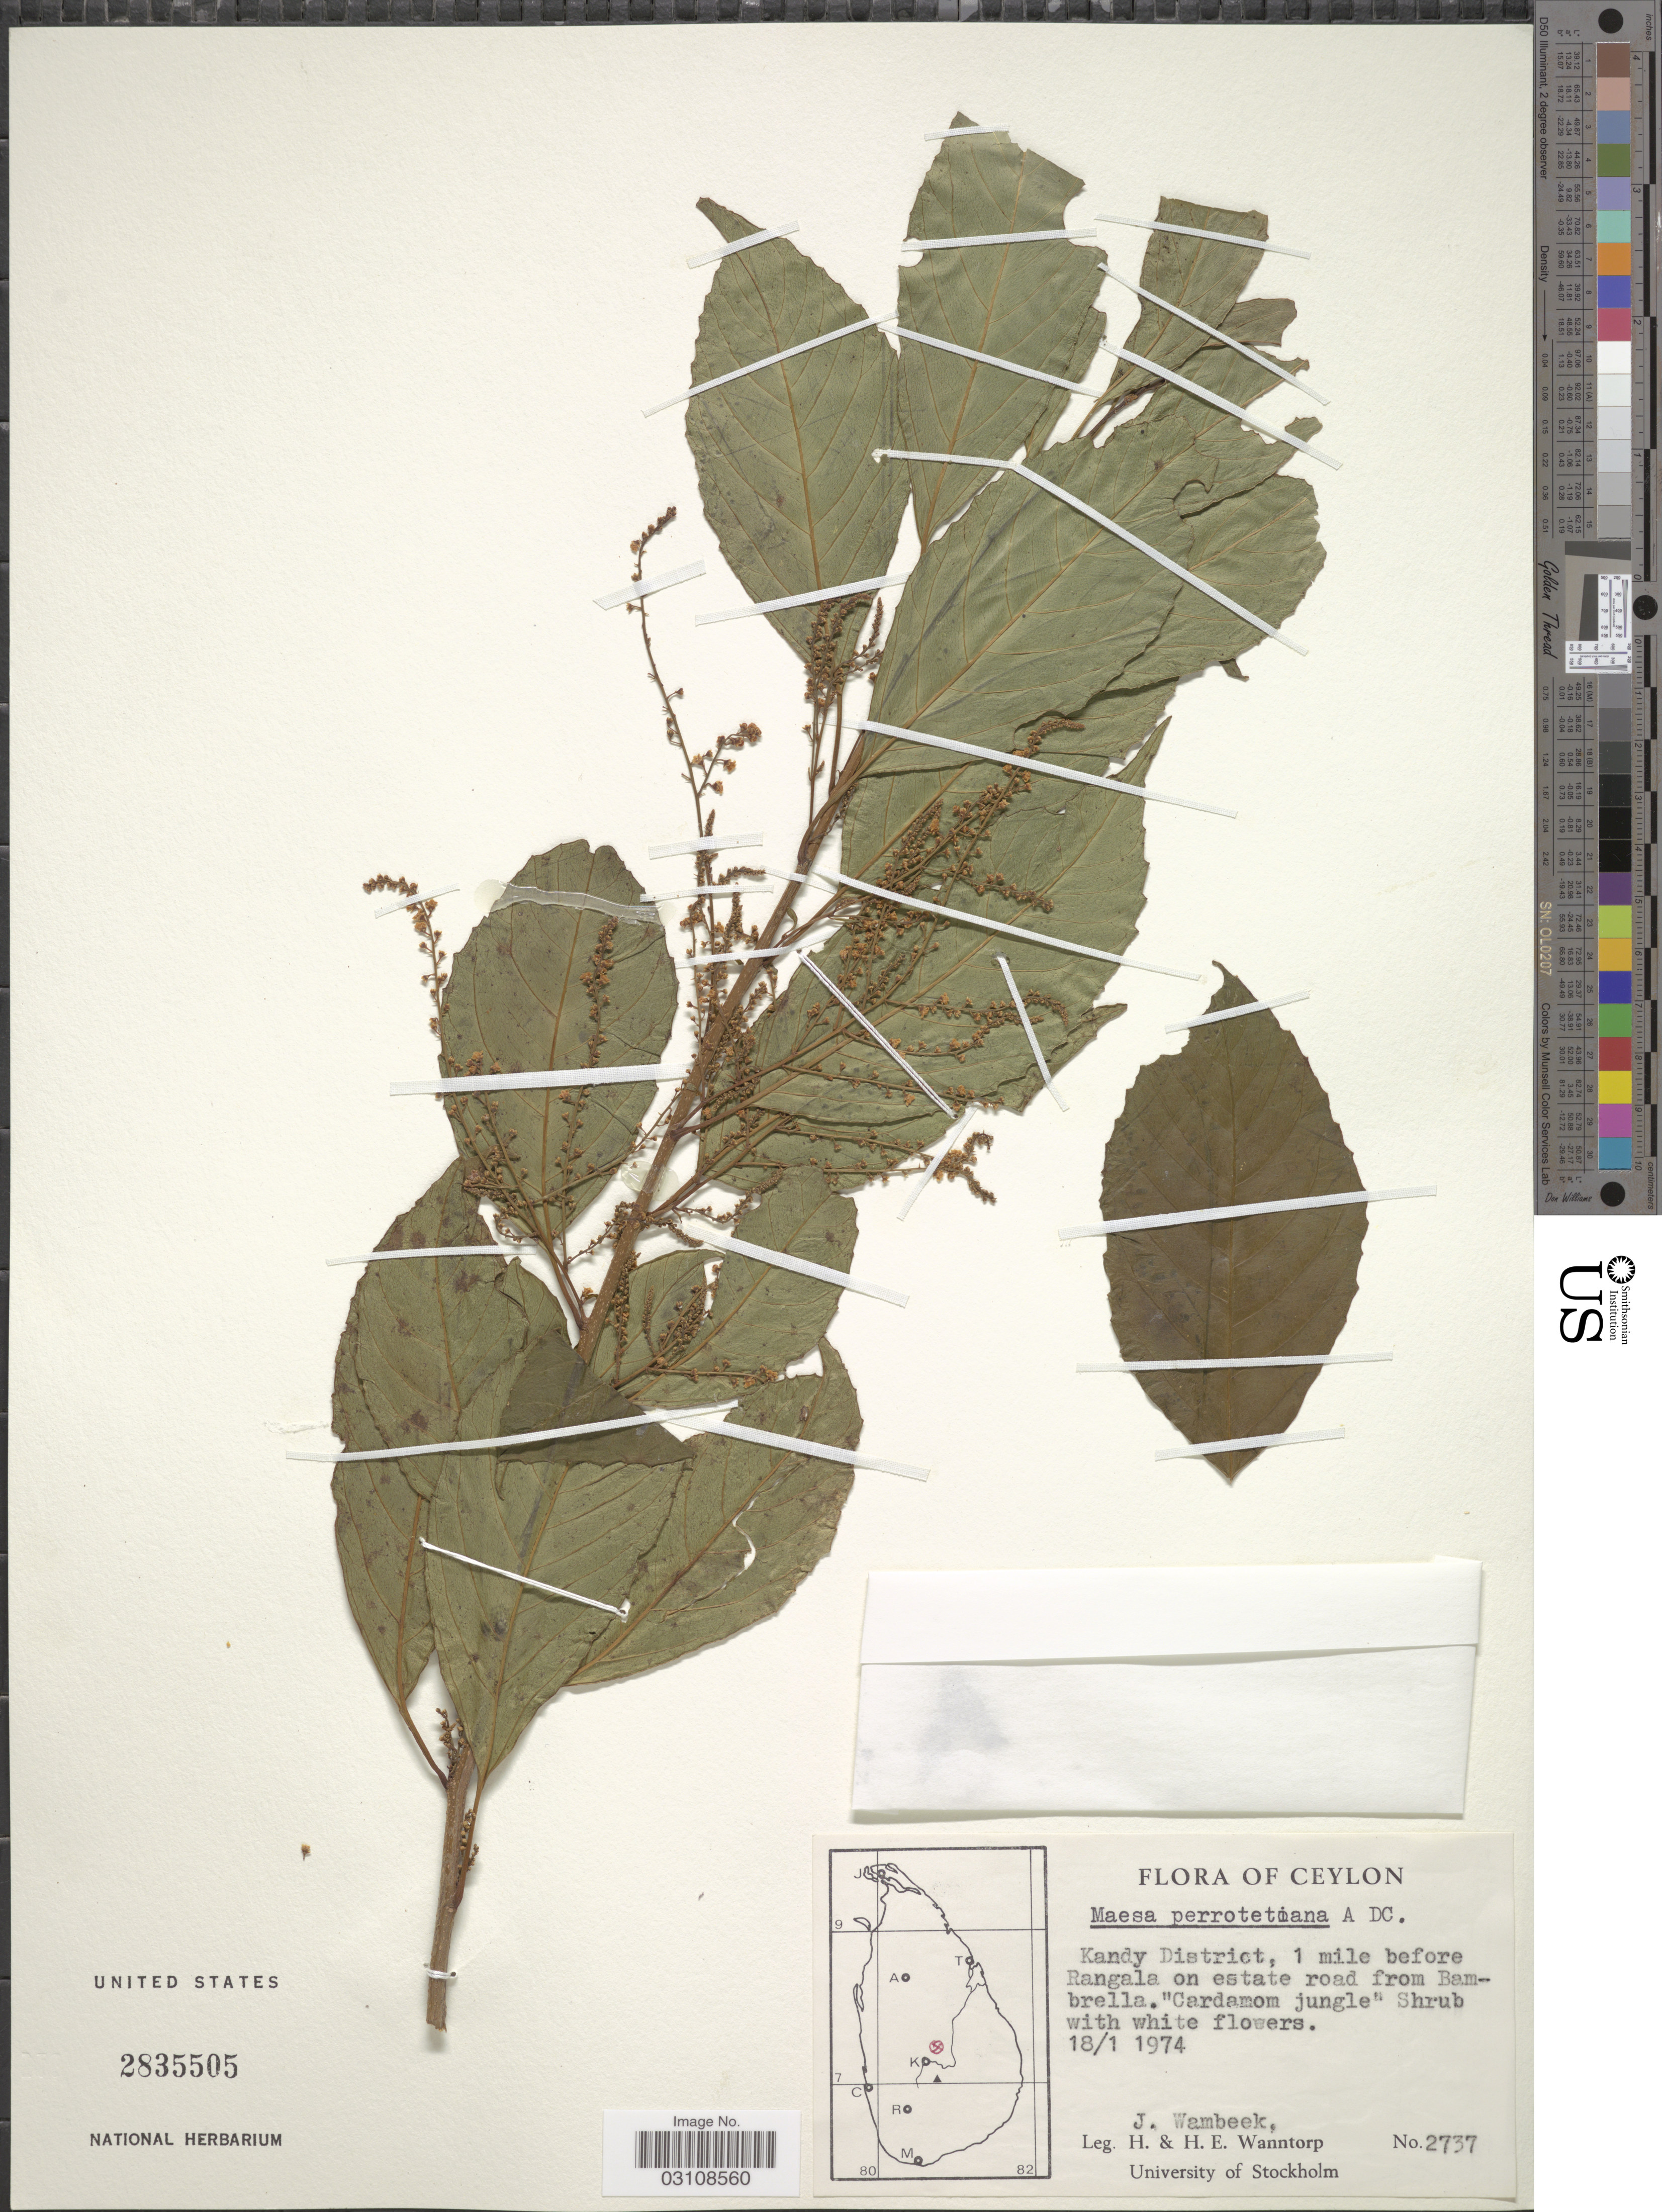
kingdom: Plantae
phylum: Tracheophyta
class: Magnoliopsida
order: Ericales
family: Primulaceae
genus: Maesa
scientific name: Maesa indica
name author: (Roxb.) A. DC.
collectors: J. Wambeek, H. Wanntorp & H. Wanntorp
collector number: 2737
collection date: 1974-01-18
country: Sri Lanka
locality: Ceylon. Kandy District, 1 mile before Rangala on estate road from Bambrella.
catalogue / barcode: US 2835505